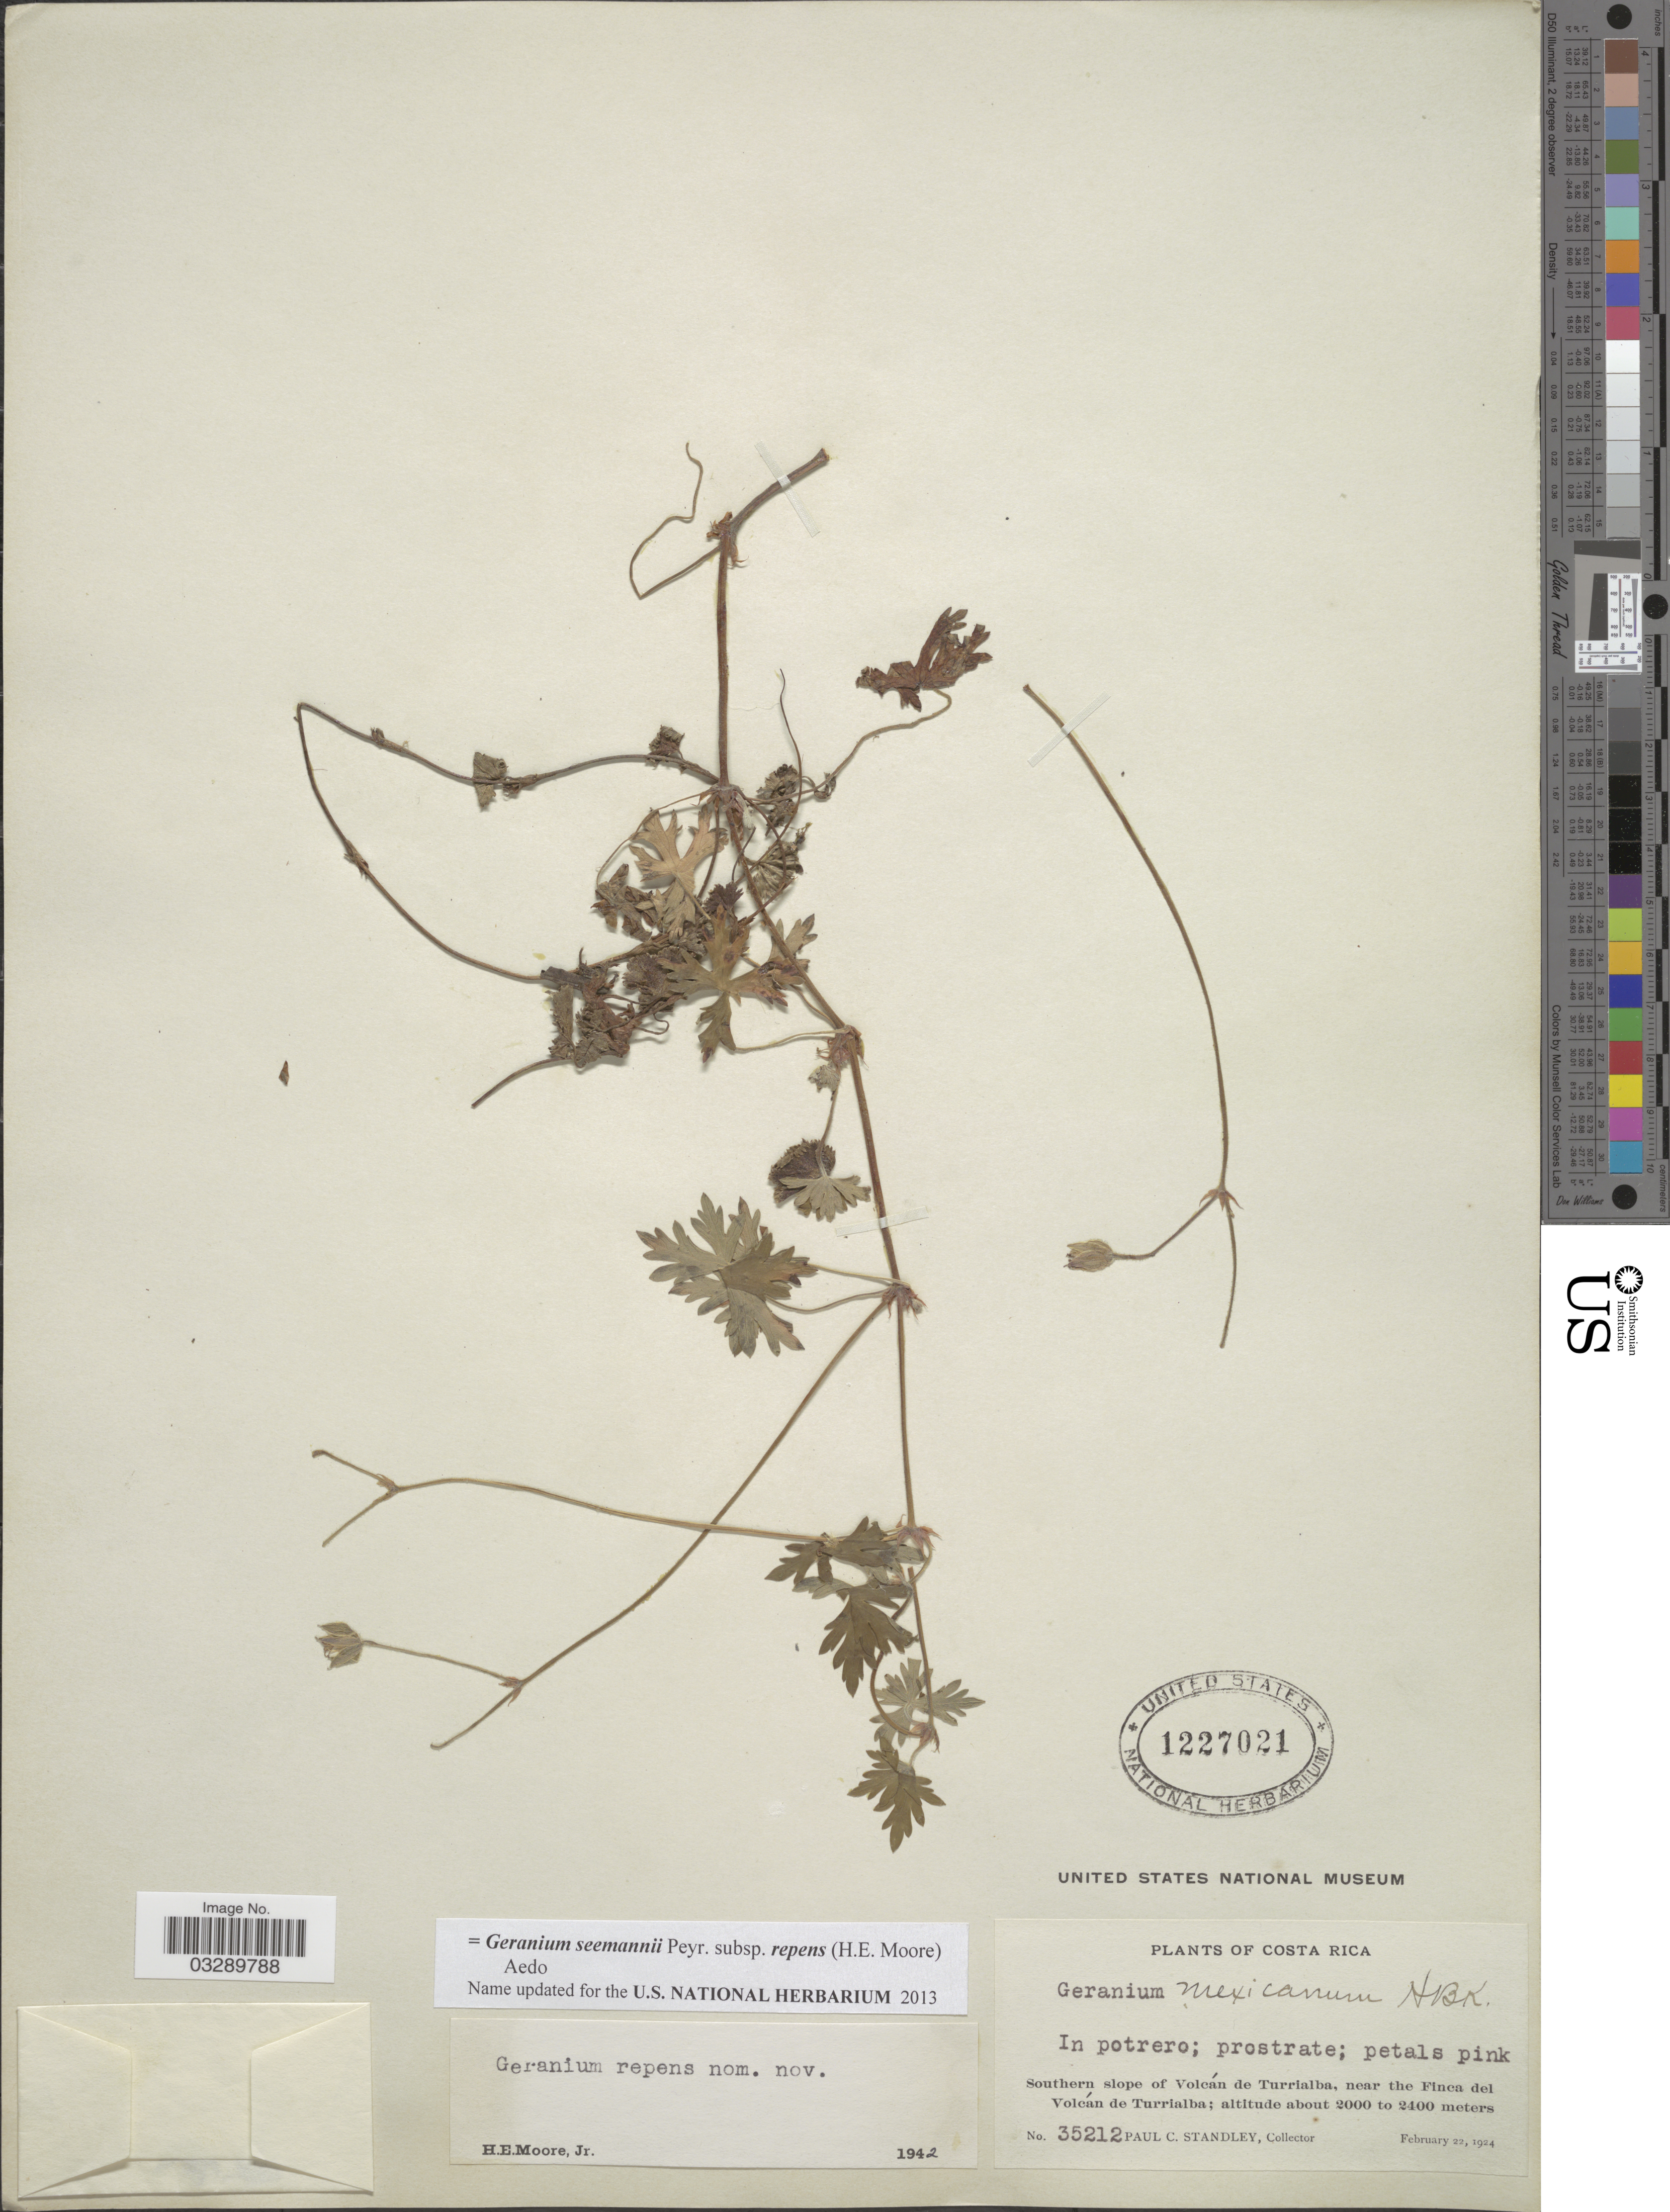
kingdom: Plantae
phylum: Tracheophyta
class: Magnoliopsida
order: Geraniales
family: Geraniaceae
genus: Geranium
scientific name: Geranium seemannii subsp. repens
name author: (H.E. Moore) Aedo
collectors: P. C. Standley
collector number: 35212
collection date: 1924-02-22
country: Costa Rica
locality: Southern slope of Volcán de Turrialba, near the Finca del Volcán de Turrialba.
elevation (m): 2000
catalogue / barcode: US 1227021